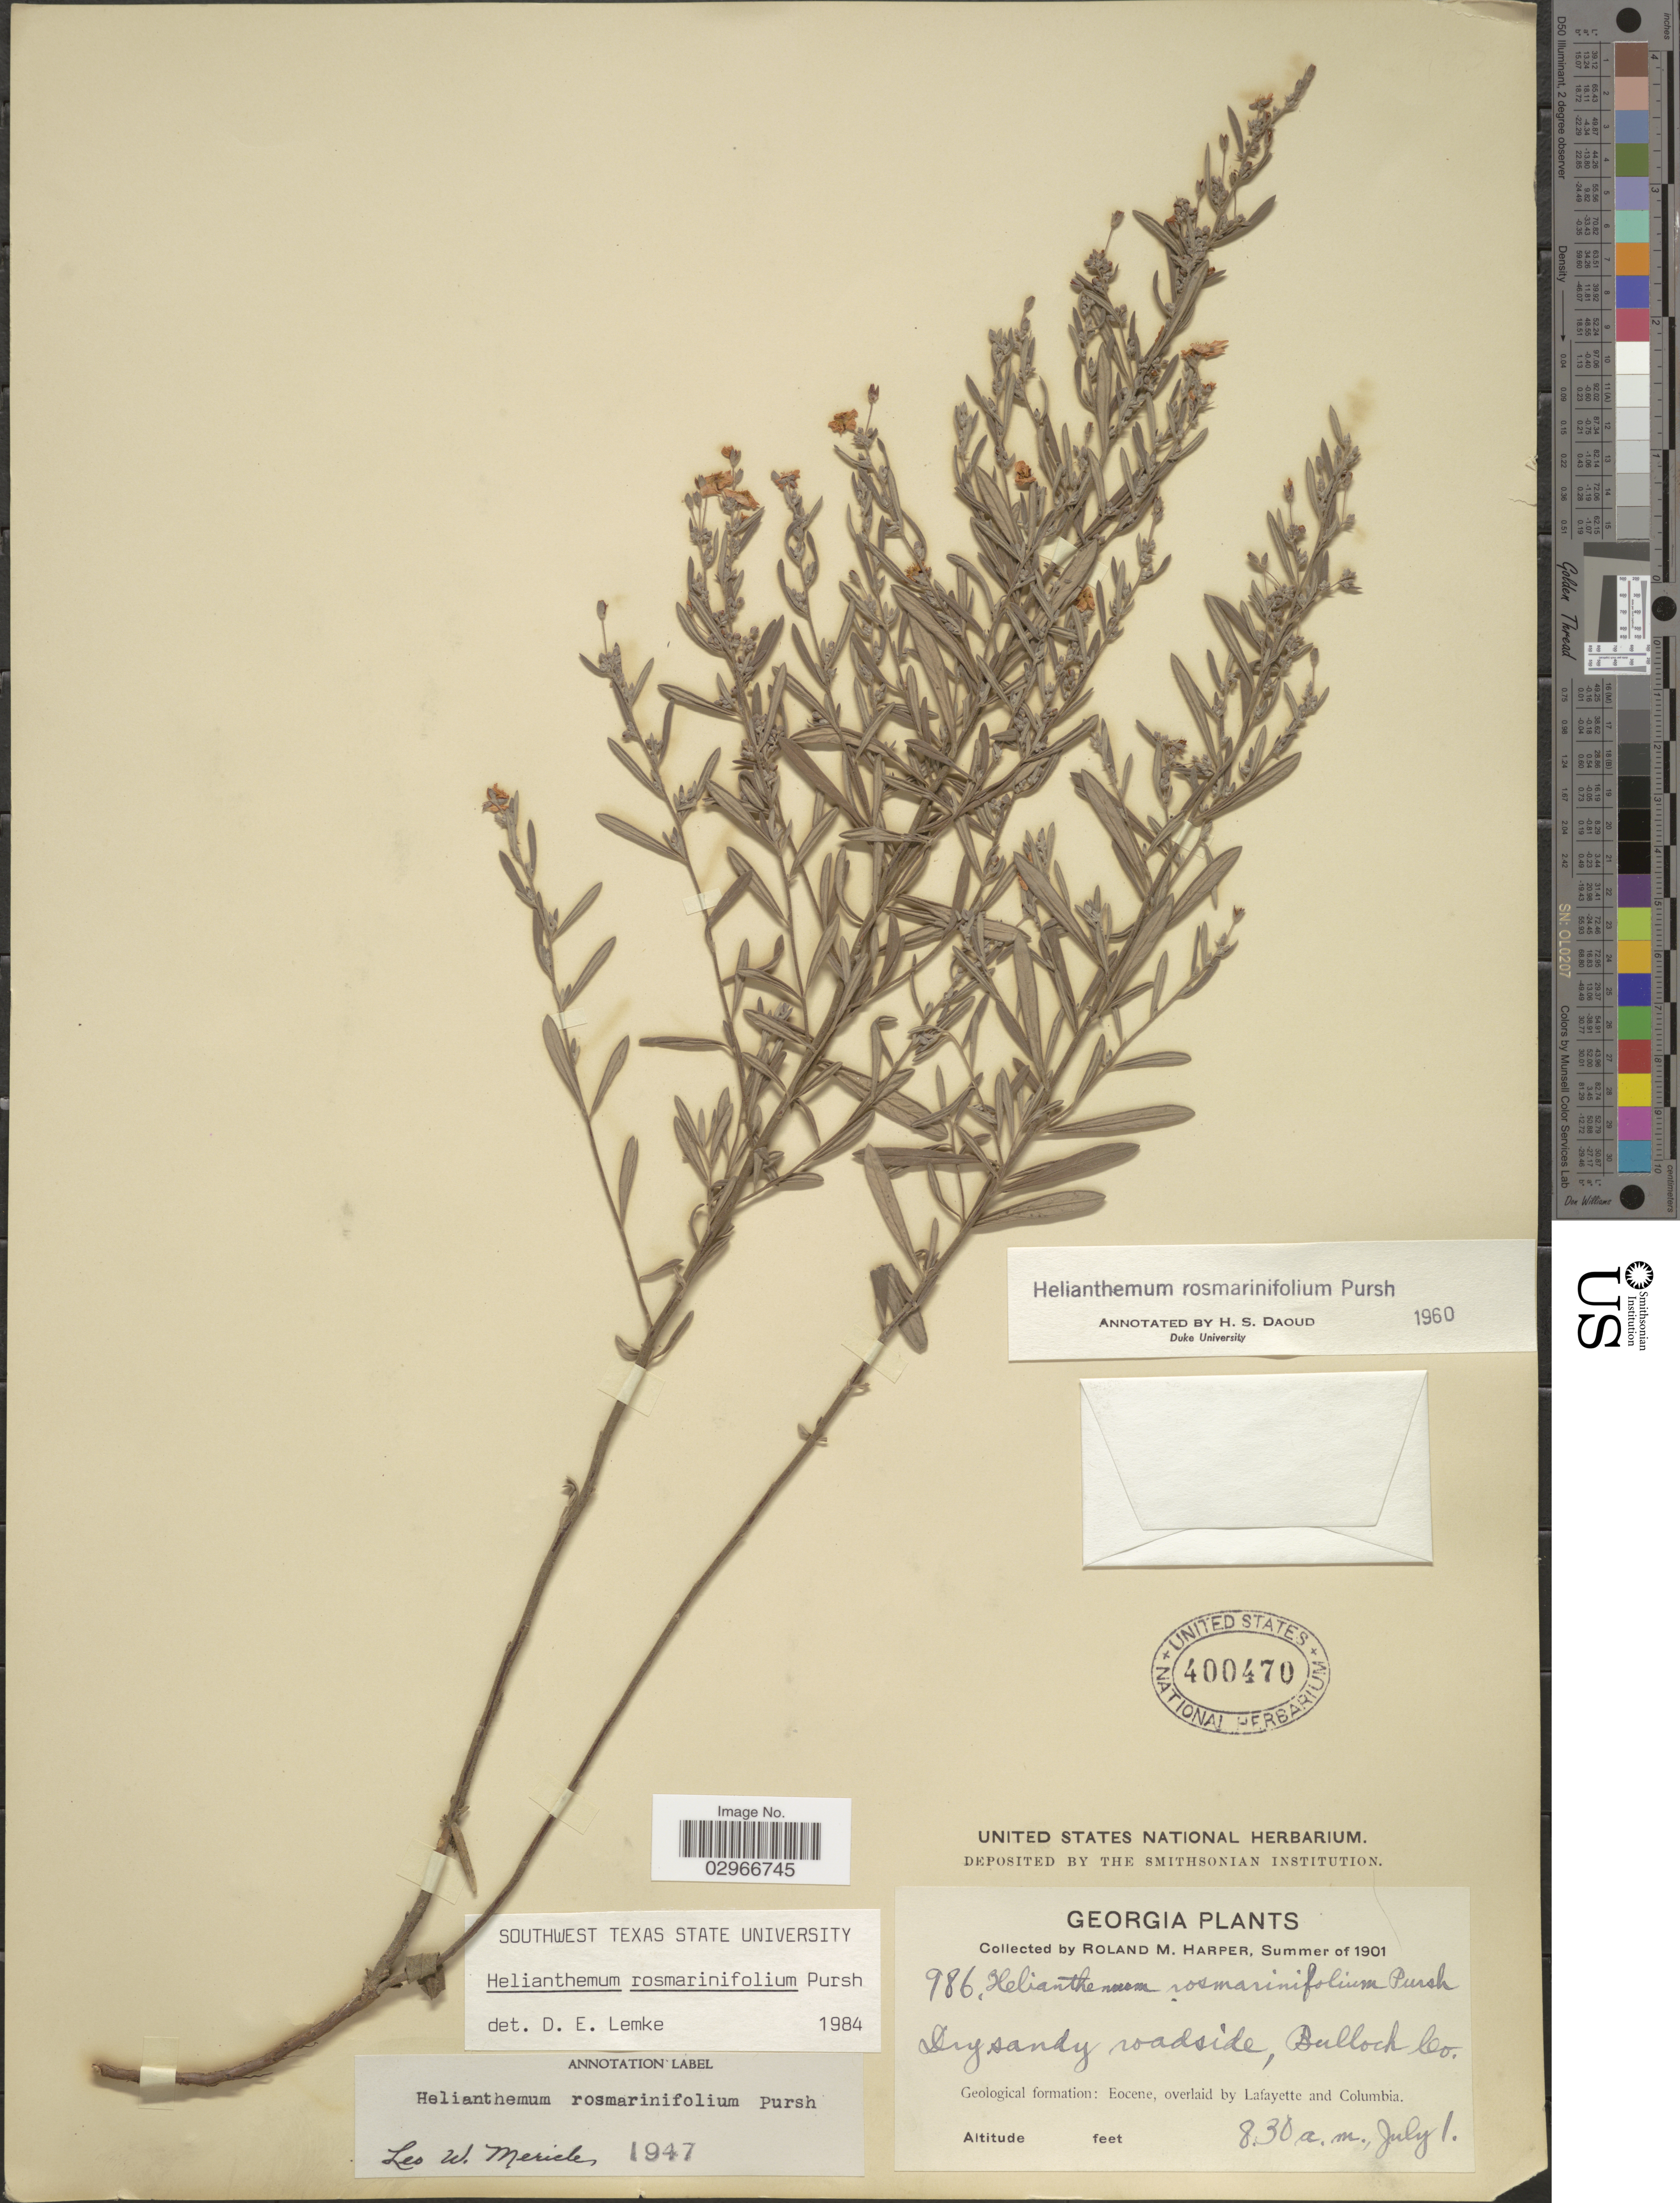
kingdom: Plantae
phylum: Tracheophyta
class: Magnoliopsida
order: Malvales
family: Cistaceae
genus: Helianthemum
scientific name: Helianthemum rosmarinifolium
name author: Pursh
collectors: R. M. Harper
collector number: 986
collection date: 1901-07-01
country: United States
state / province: Georgia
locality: Bullock Co., Geological formation: Eocene, overlaid by Lafayette and Columbia.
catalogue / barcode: US 400470